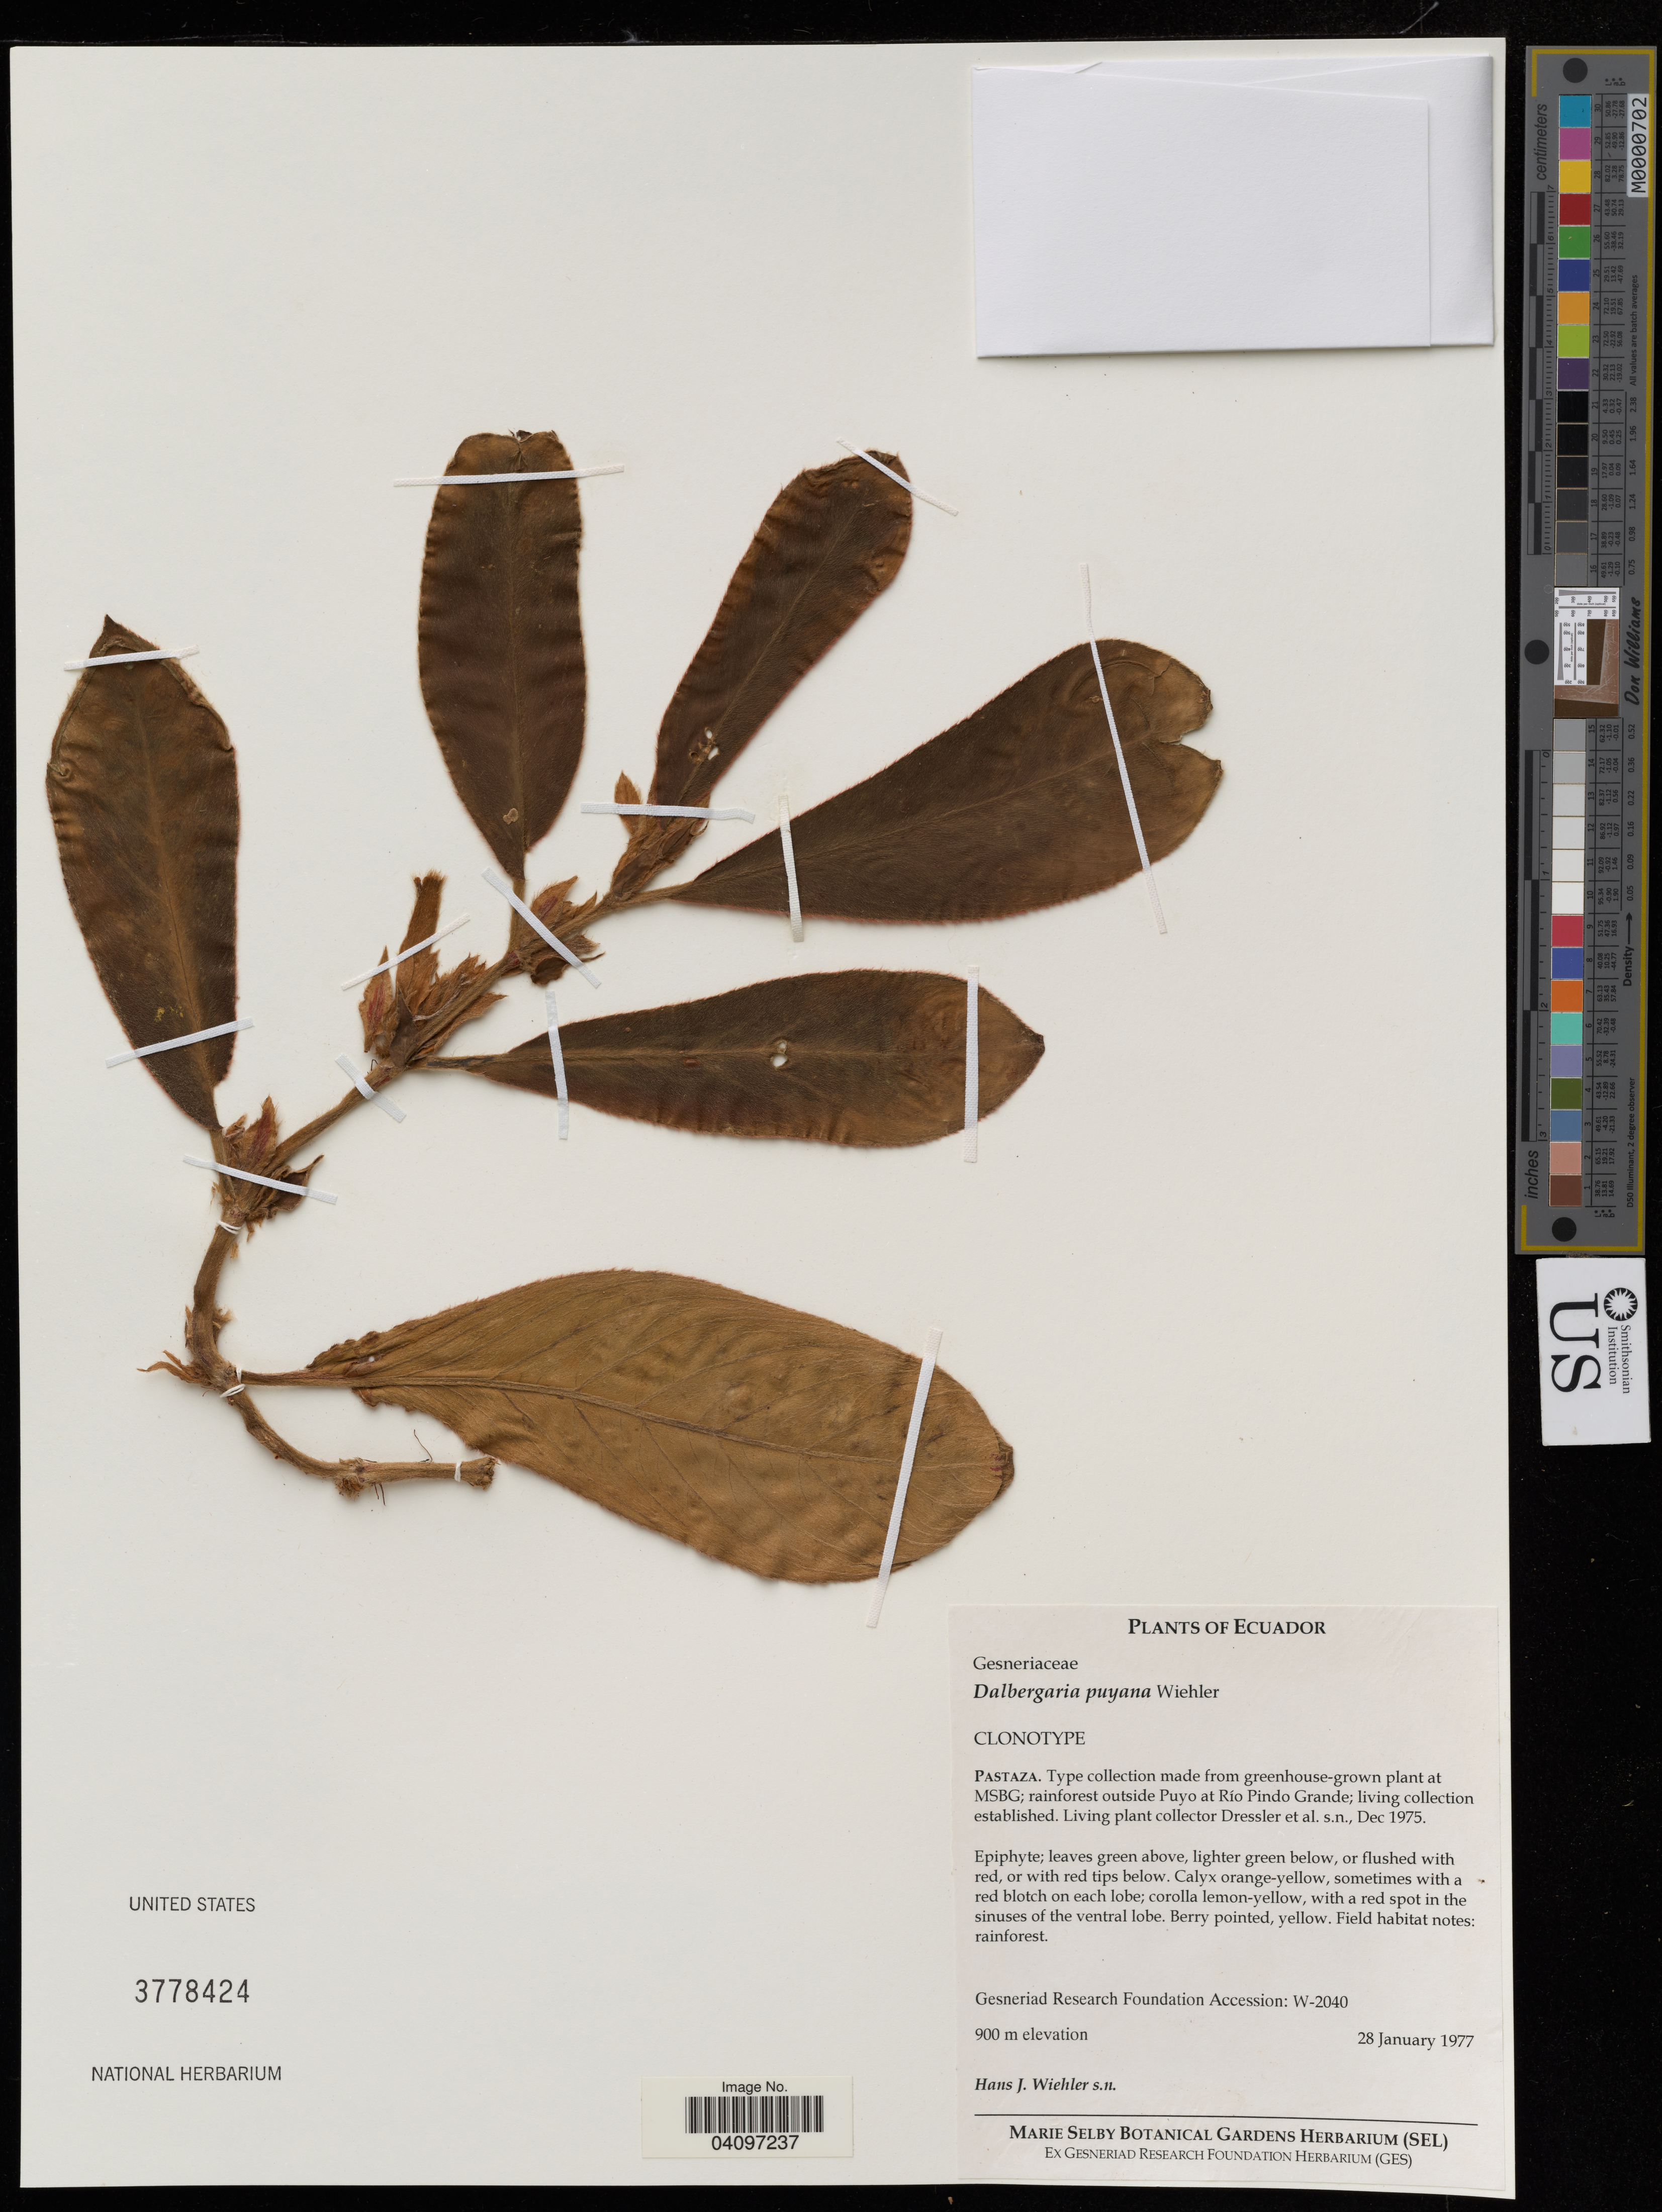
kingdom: Plantae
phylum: Tracheophyta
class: Magnoliopsida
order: Lamiales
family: Gesneriaceae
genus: Columnea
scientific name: Columnea guttata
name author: Poepp.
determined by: Skog, Laurence E.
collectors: -- Dressler & et al.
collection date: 1975-12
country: Ecuador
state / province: Pastaza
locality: Rainforest outside Puyo at Río Pindo Grande.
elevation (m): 900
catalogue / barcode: US 3778424